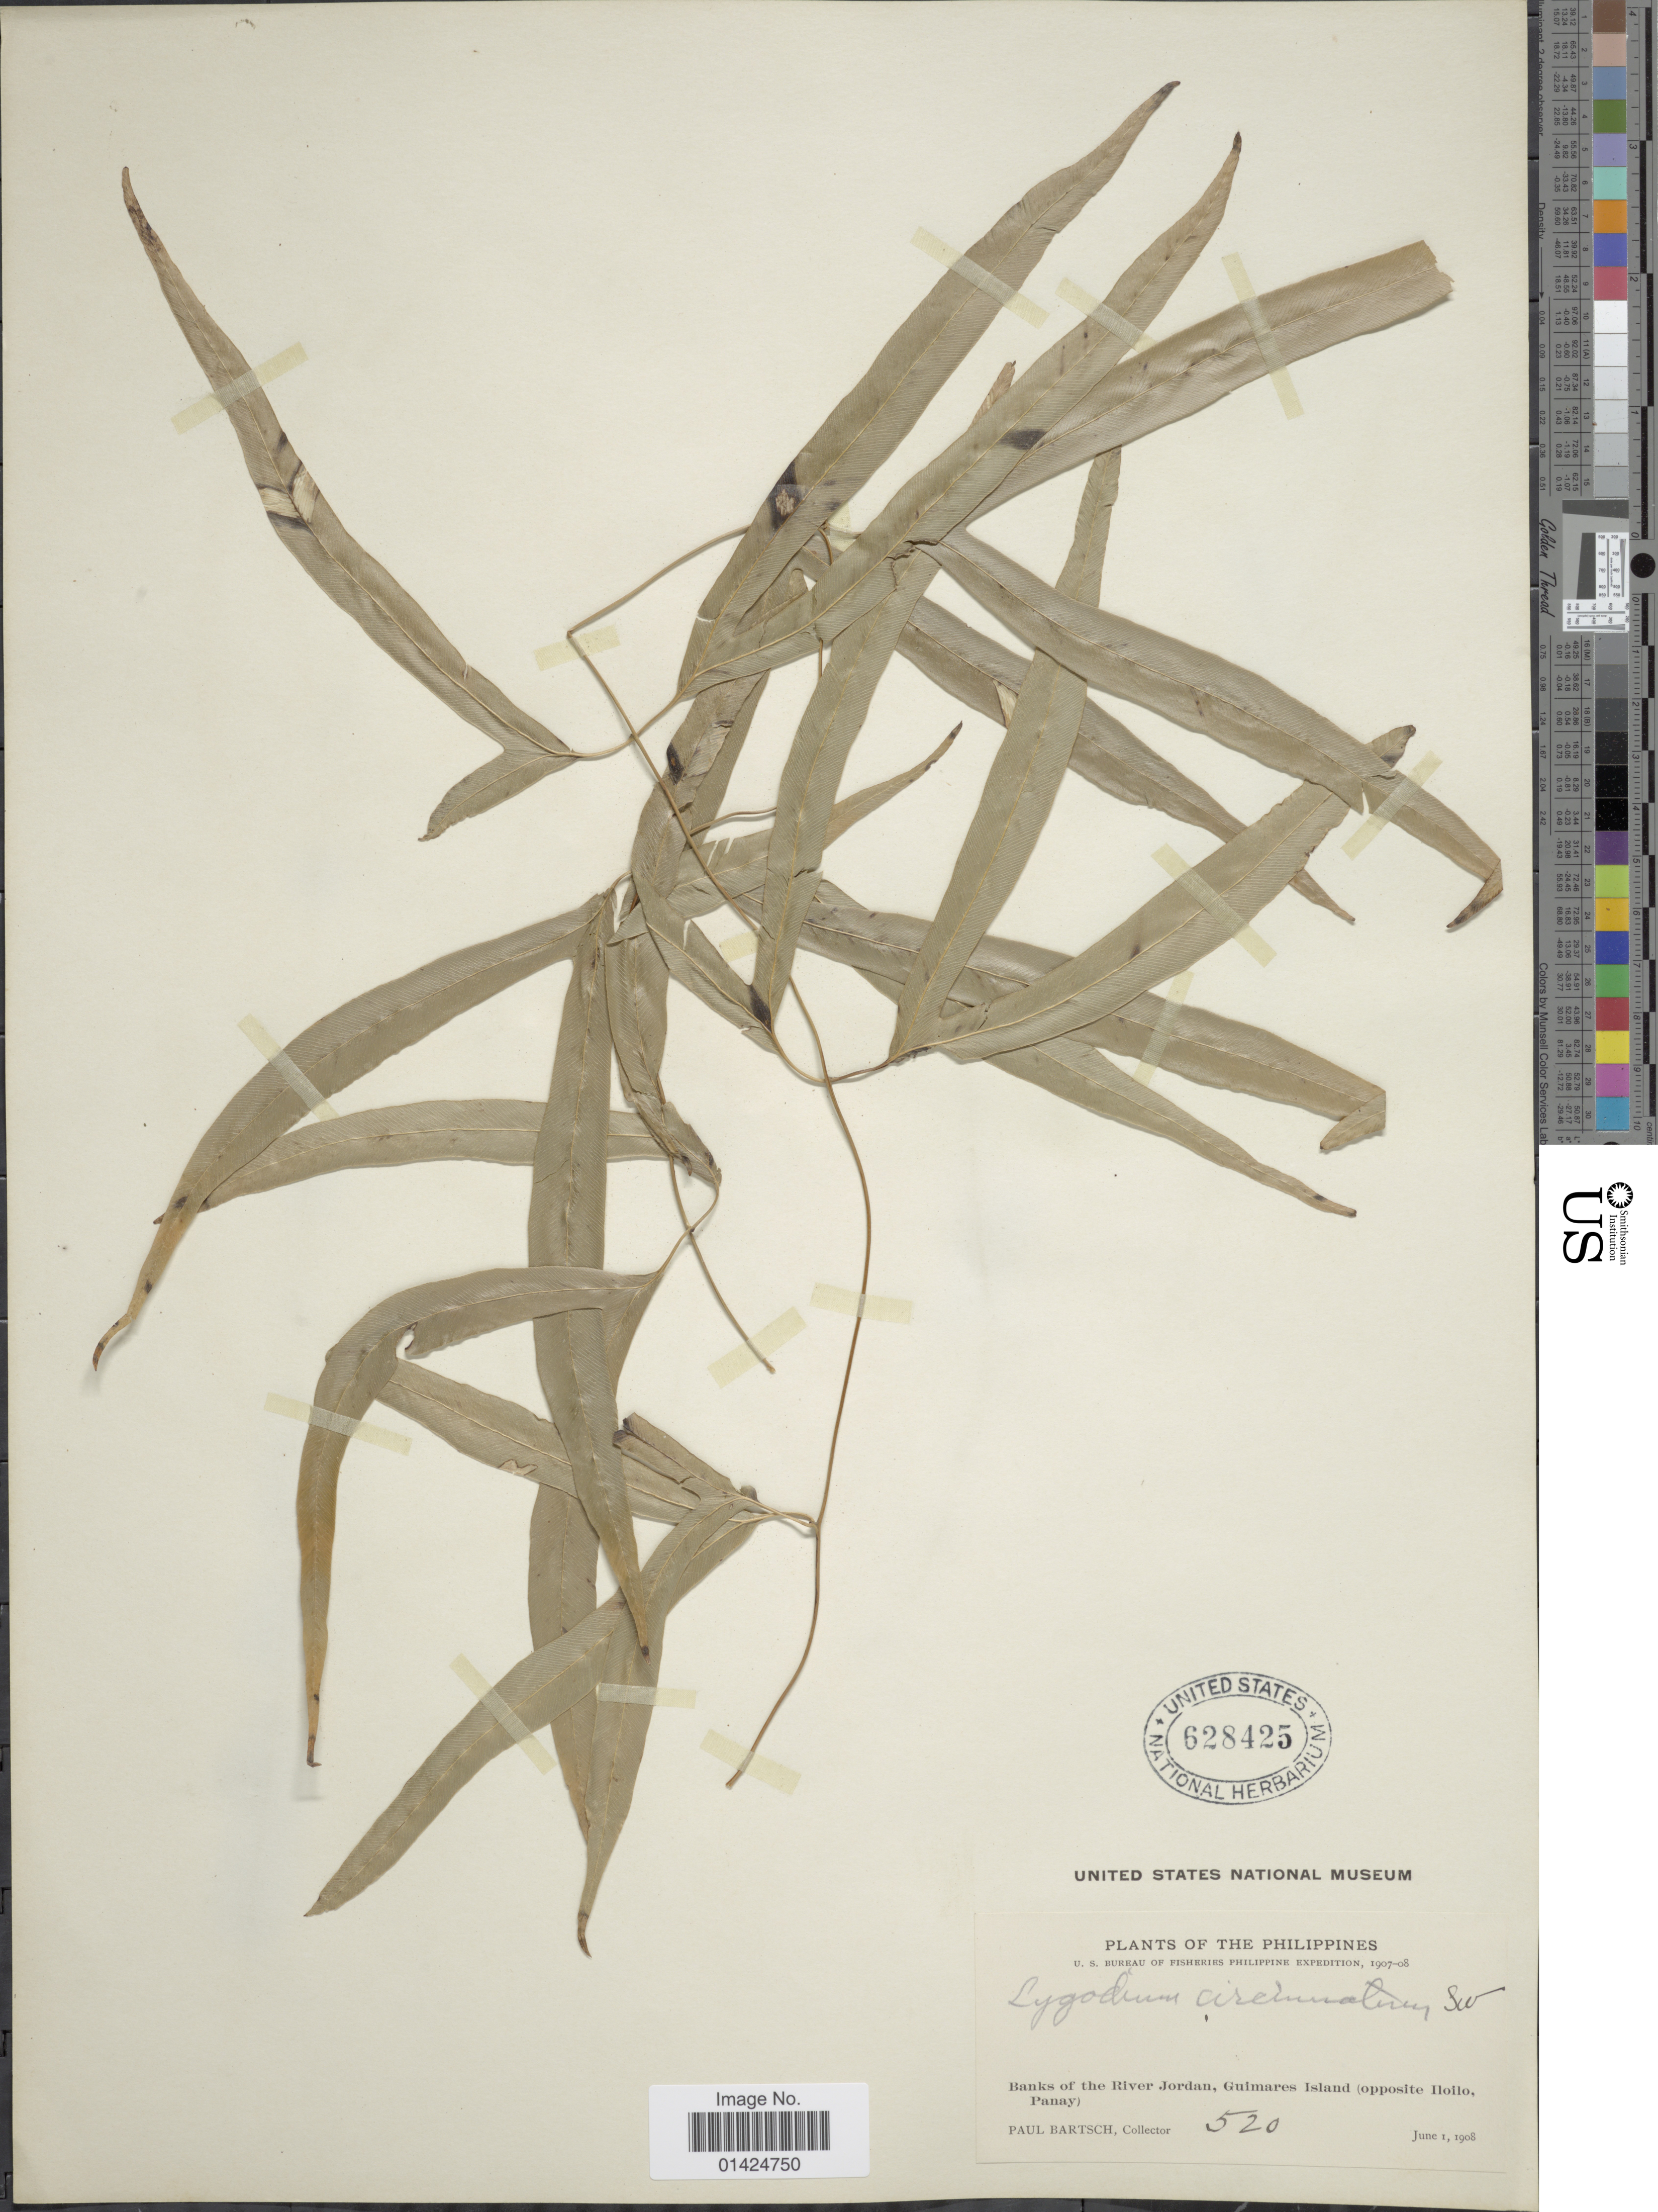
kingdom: Plantae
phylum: Tracheophyta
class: Polypodiopsida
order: Schizaeales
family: Lygodiaceae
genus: Lygodium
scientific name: Lygodium circinnatum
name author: (Burm. f.) Sw.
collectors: P. Bartsch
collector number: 520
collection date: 1908-06-01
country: Philippines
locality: Banks of the River Jordan, Guimares Island (opposite Hoilo, Panay)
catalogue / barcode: US 628425